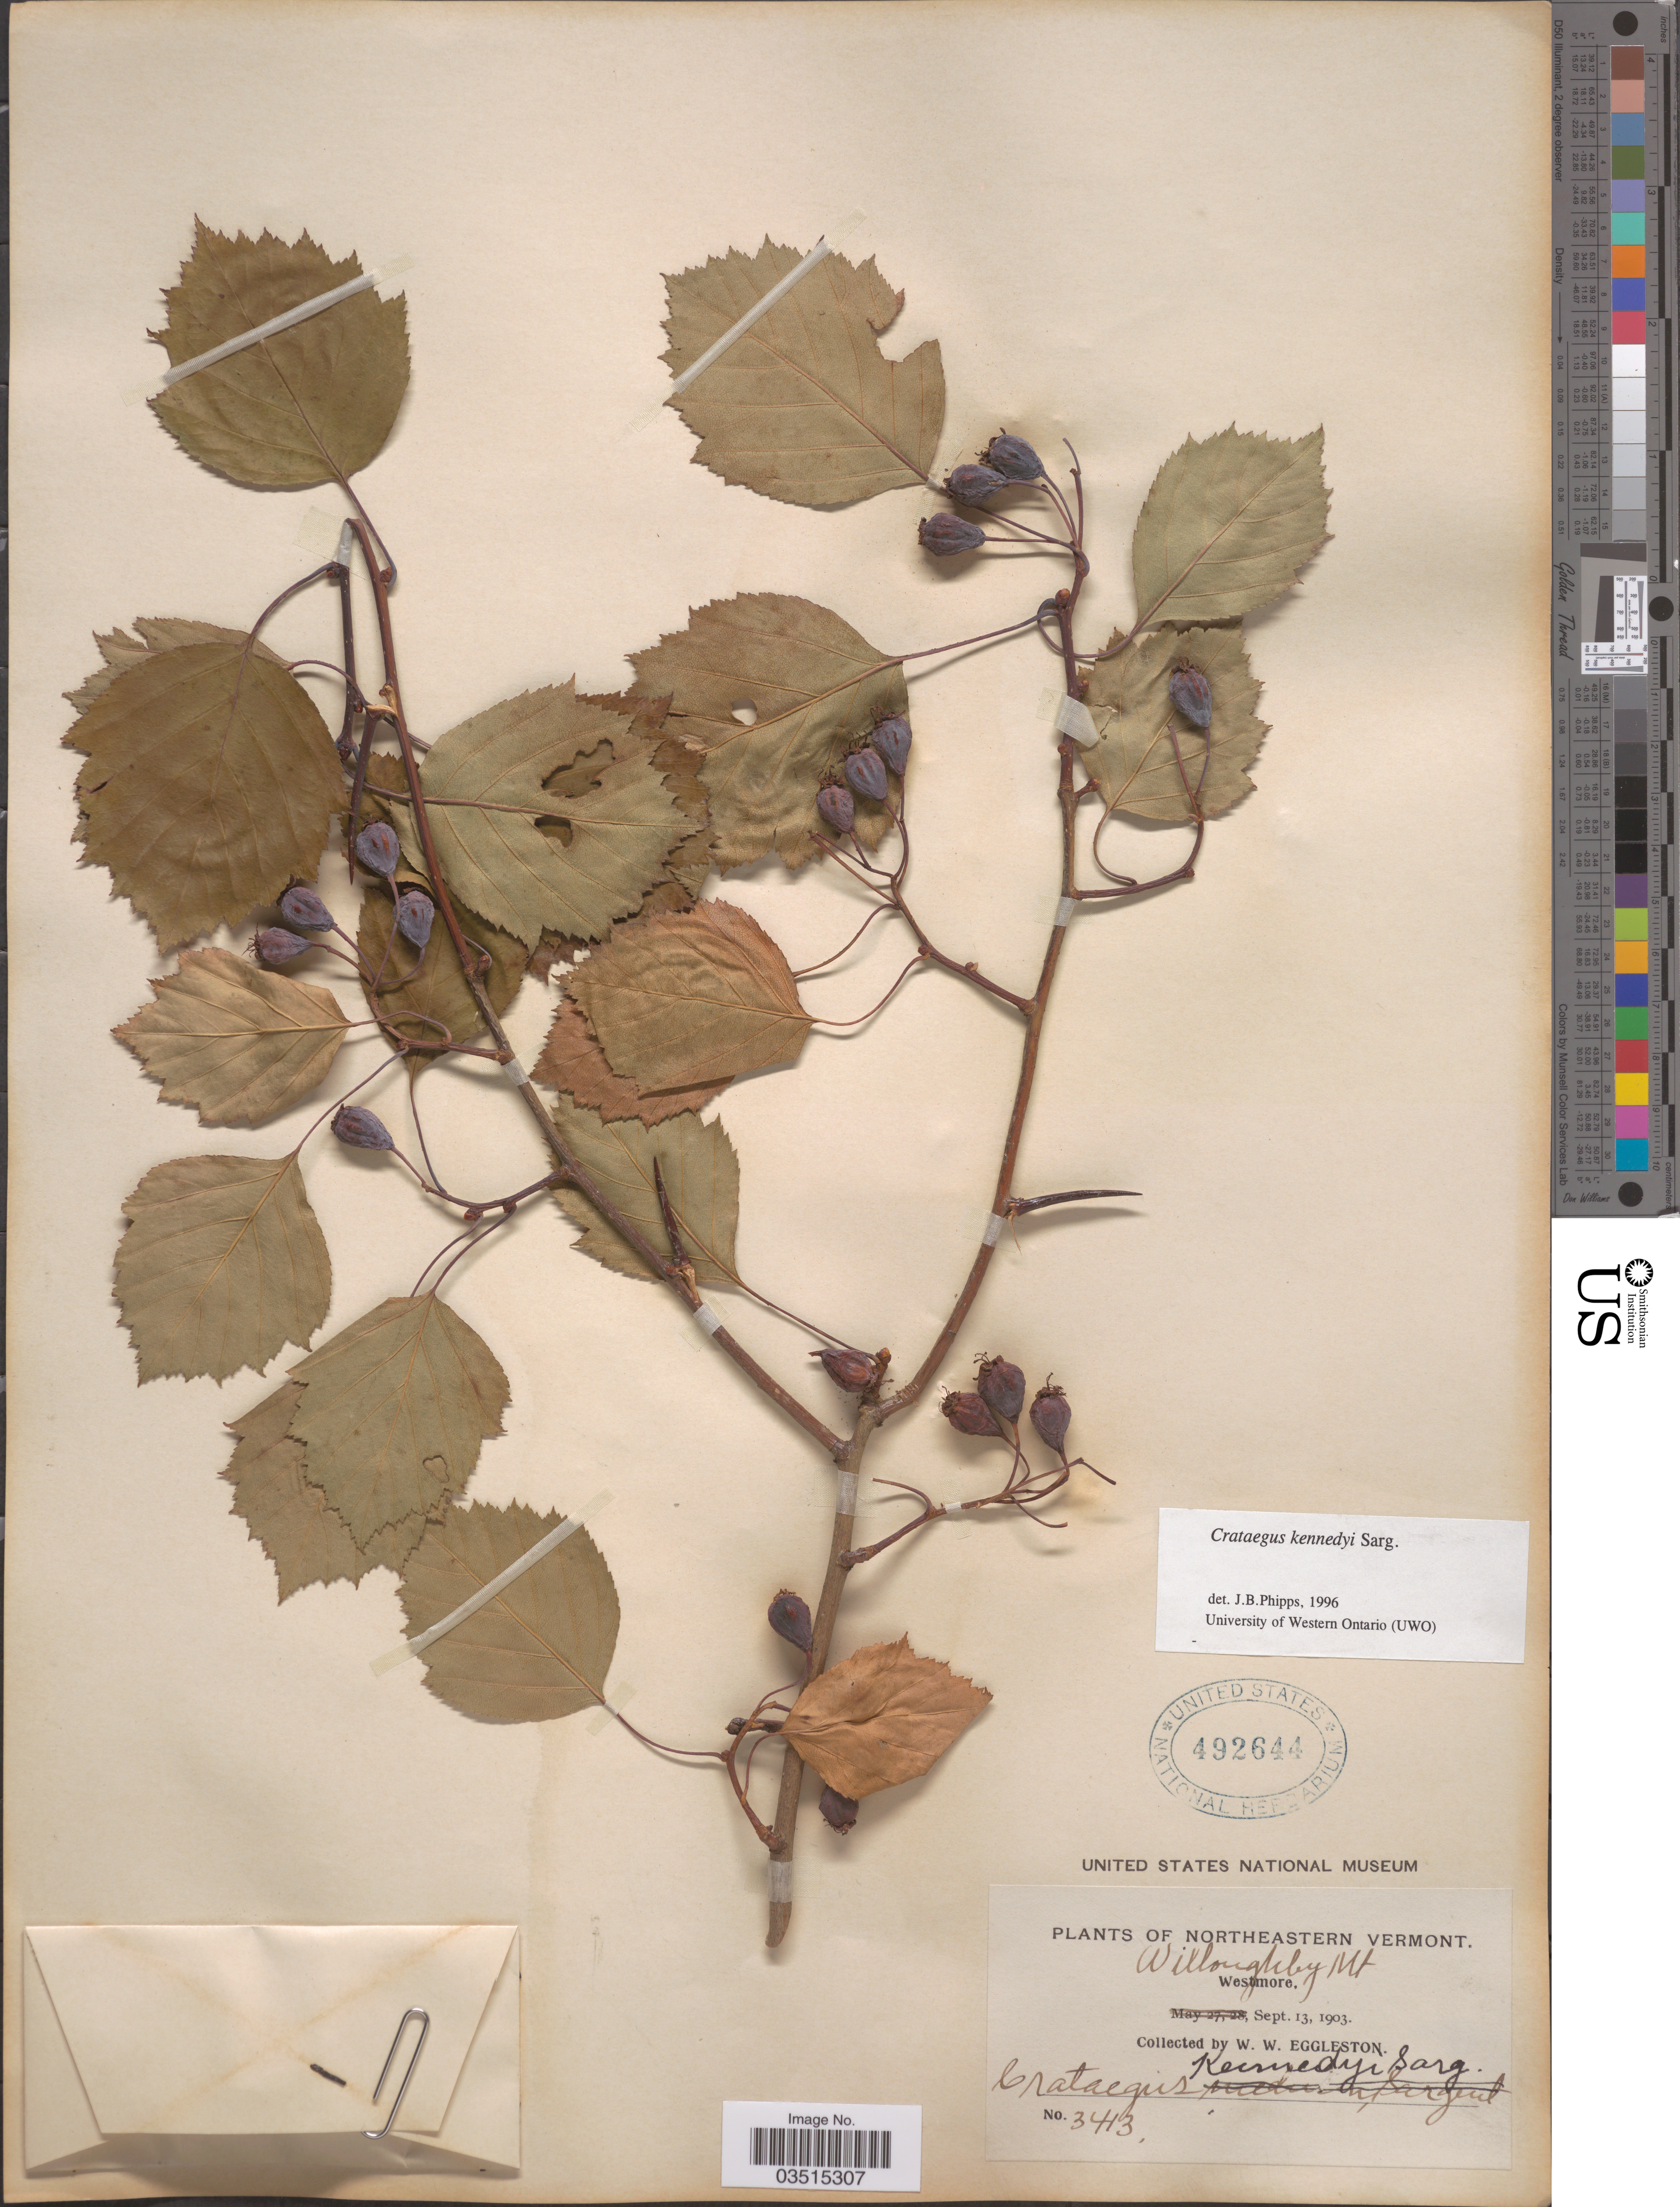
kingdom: Plantae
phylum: Tracheophyta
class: Magnoliopsida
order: Rosales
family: Rosaceae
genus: Crataegus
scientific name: Crataegus kennedyi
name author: Sarg.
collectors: W. W. Eggleston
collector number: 3413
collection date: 1903-09-13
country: United States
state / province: Vermont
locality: Northeastern Vermont. Willoughby Mt. Westmore.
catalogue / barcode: US 492644